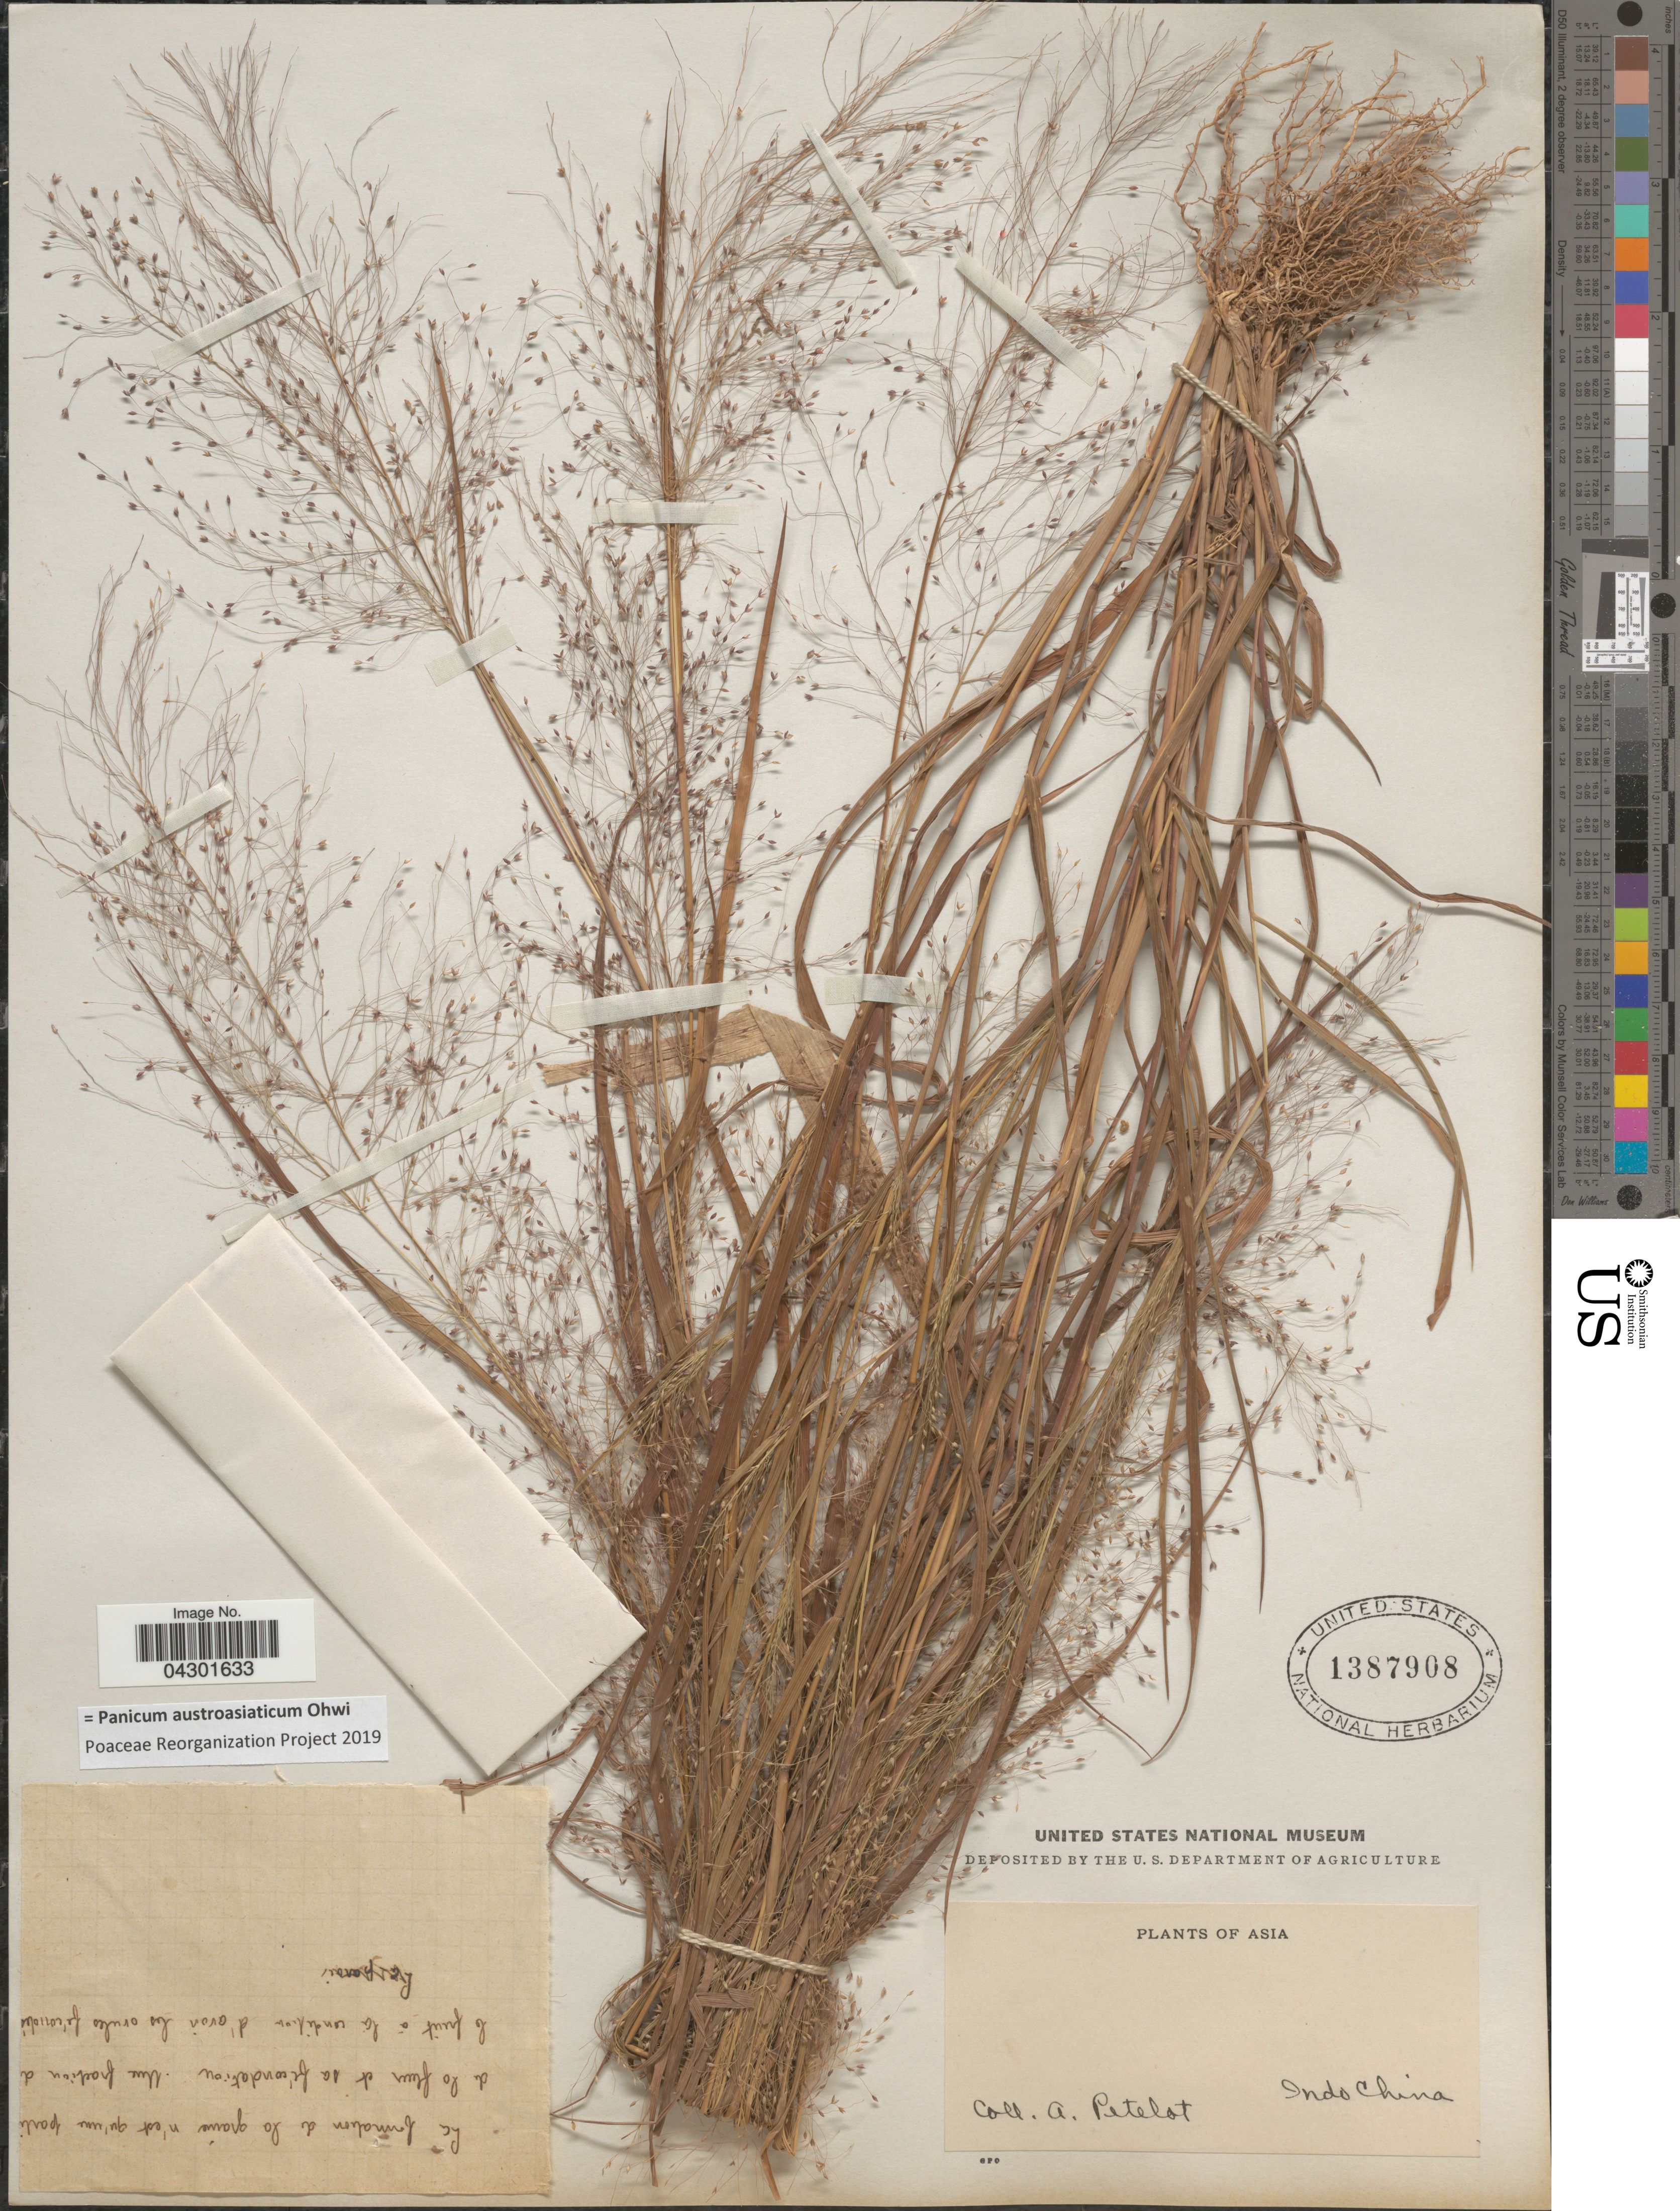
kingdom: Plantae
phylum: Tracheophyta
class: Liliopsida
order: Poales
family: Poaceae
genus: Panicum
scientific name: Panicum austroasiaticum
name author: Ohwi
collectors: A. Petelot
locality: Asia. Indochina.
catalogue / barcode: US 1387908